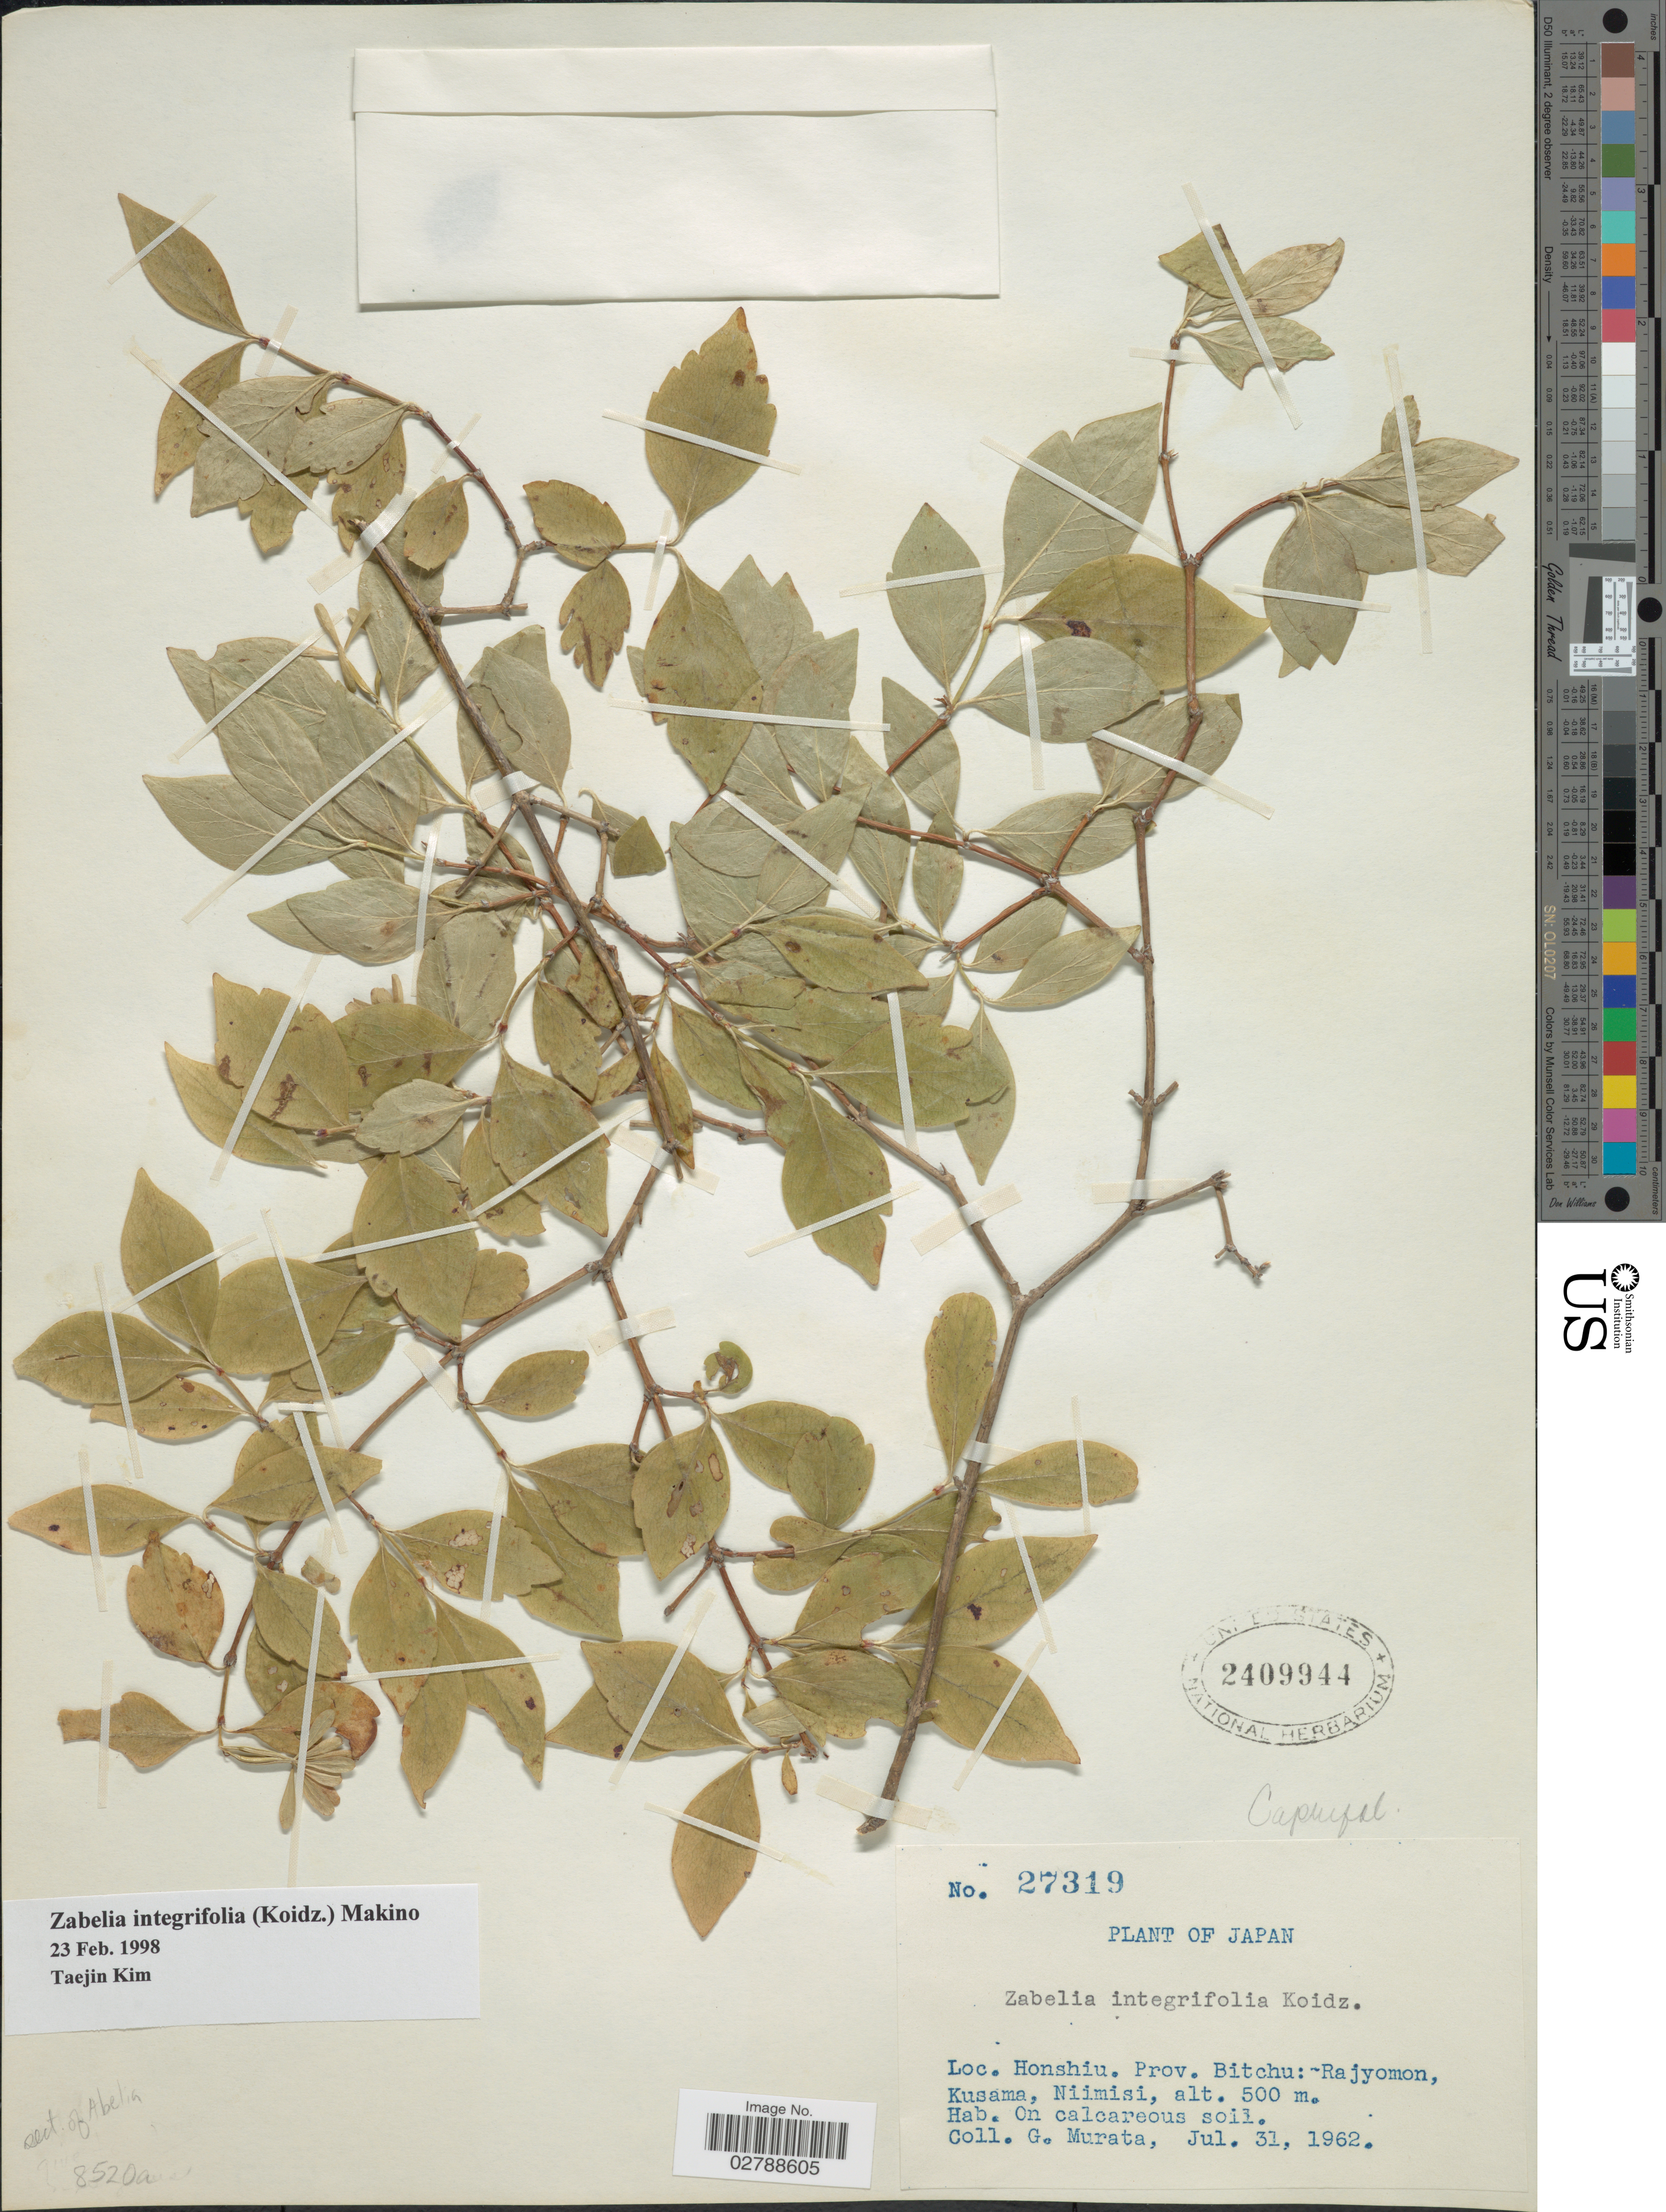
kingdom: Plantae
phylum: Tracheophyta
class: Magnoliopsida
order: Dipsacales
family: Caprifoliaceae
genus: Zabelia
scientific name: Zabelia integrifolia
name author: (Koidz.) Makino ex Ikuse & S. Kuros.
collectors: G. Murata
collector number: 27319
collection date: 1962-07-31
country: Japan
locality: Honshiu. Prov. Bitchu: ~Rajyomon, Kusama, Niimisi.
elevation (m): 500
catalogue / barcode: US 2409944